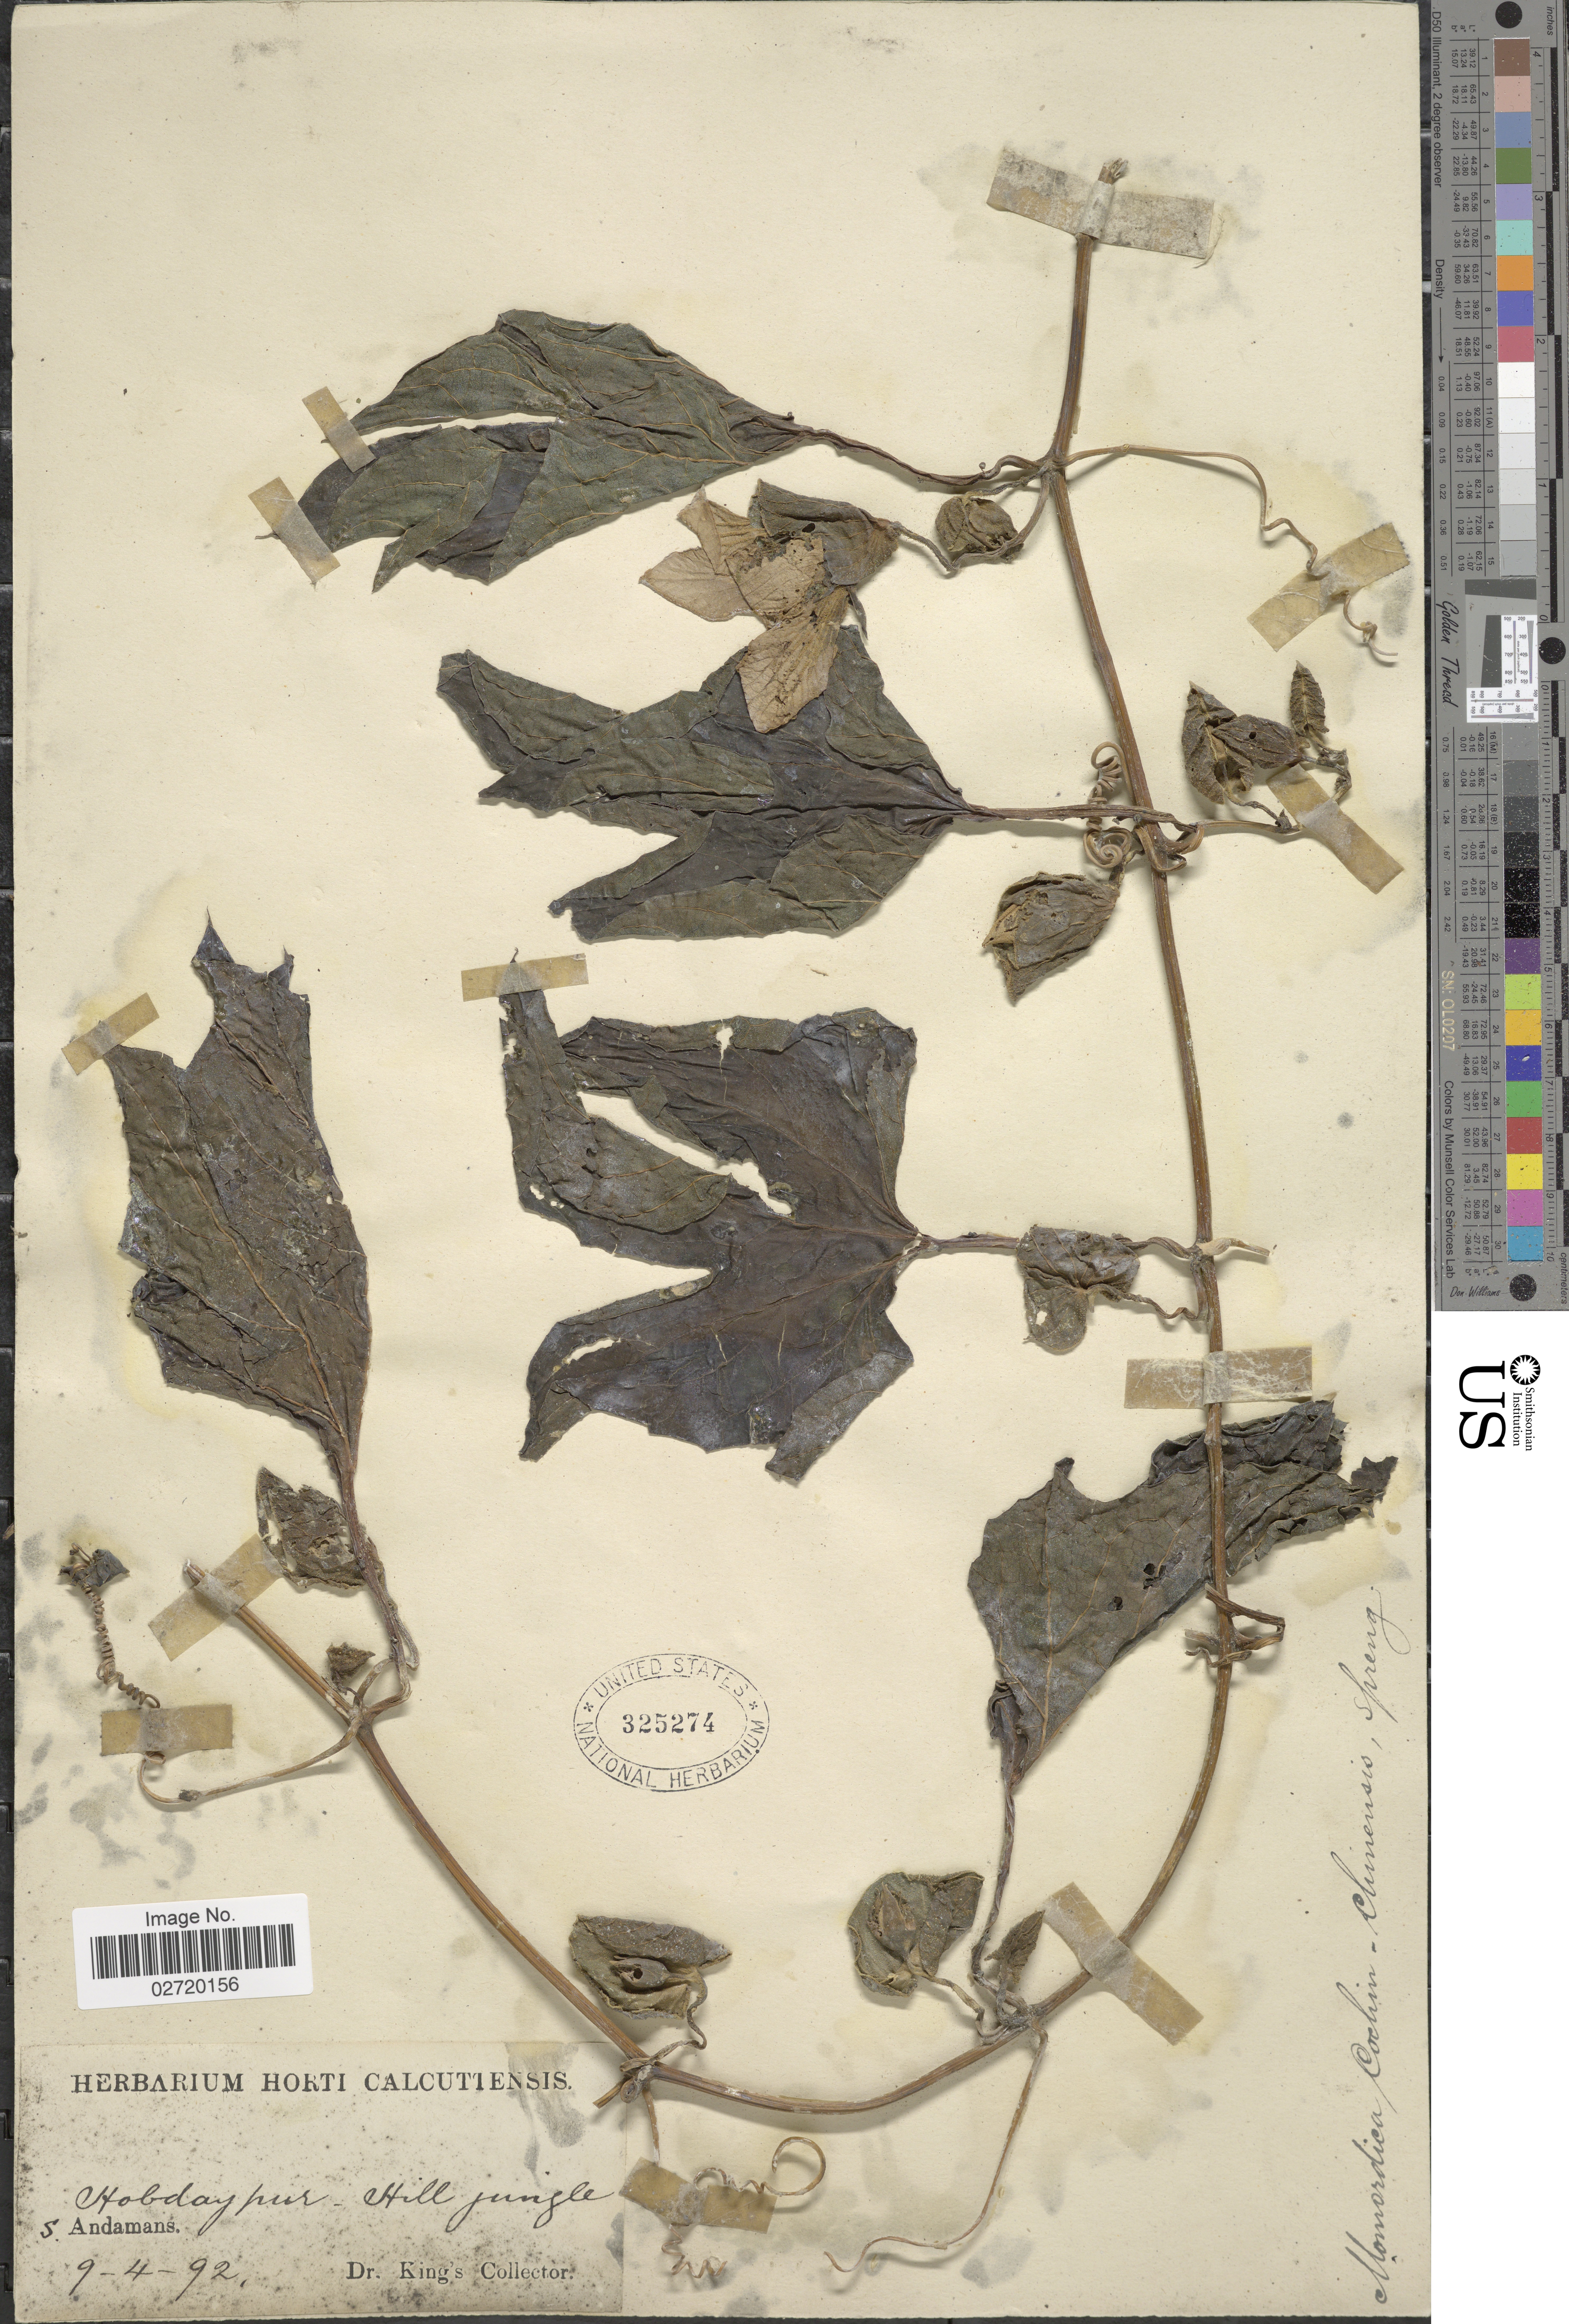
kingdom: Plantae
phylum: Tracheophyta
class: Magnoliopsida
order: Cucurbitales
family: Cucurbitaceae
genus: Momordica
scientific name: Momordica cochinchinensis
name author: (Lour.) Spreng.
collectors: Dr. King's collector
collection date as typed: Transcribed d/m/y: 9/4/92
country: India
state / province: Andaman and Nicobar Islands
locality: Hill jungle, S. Andamans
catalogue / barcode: US 325274